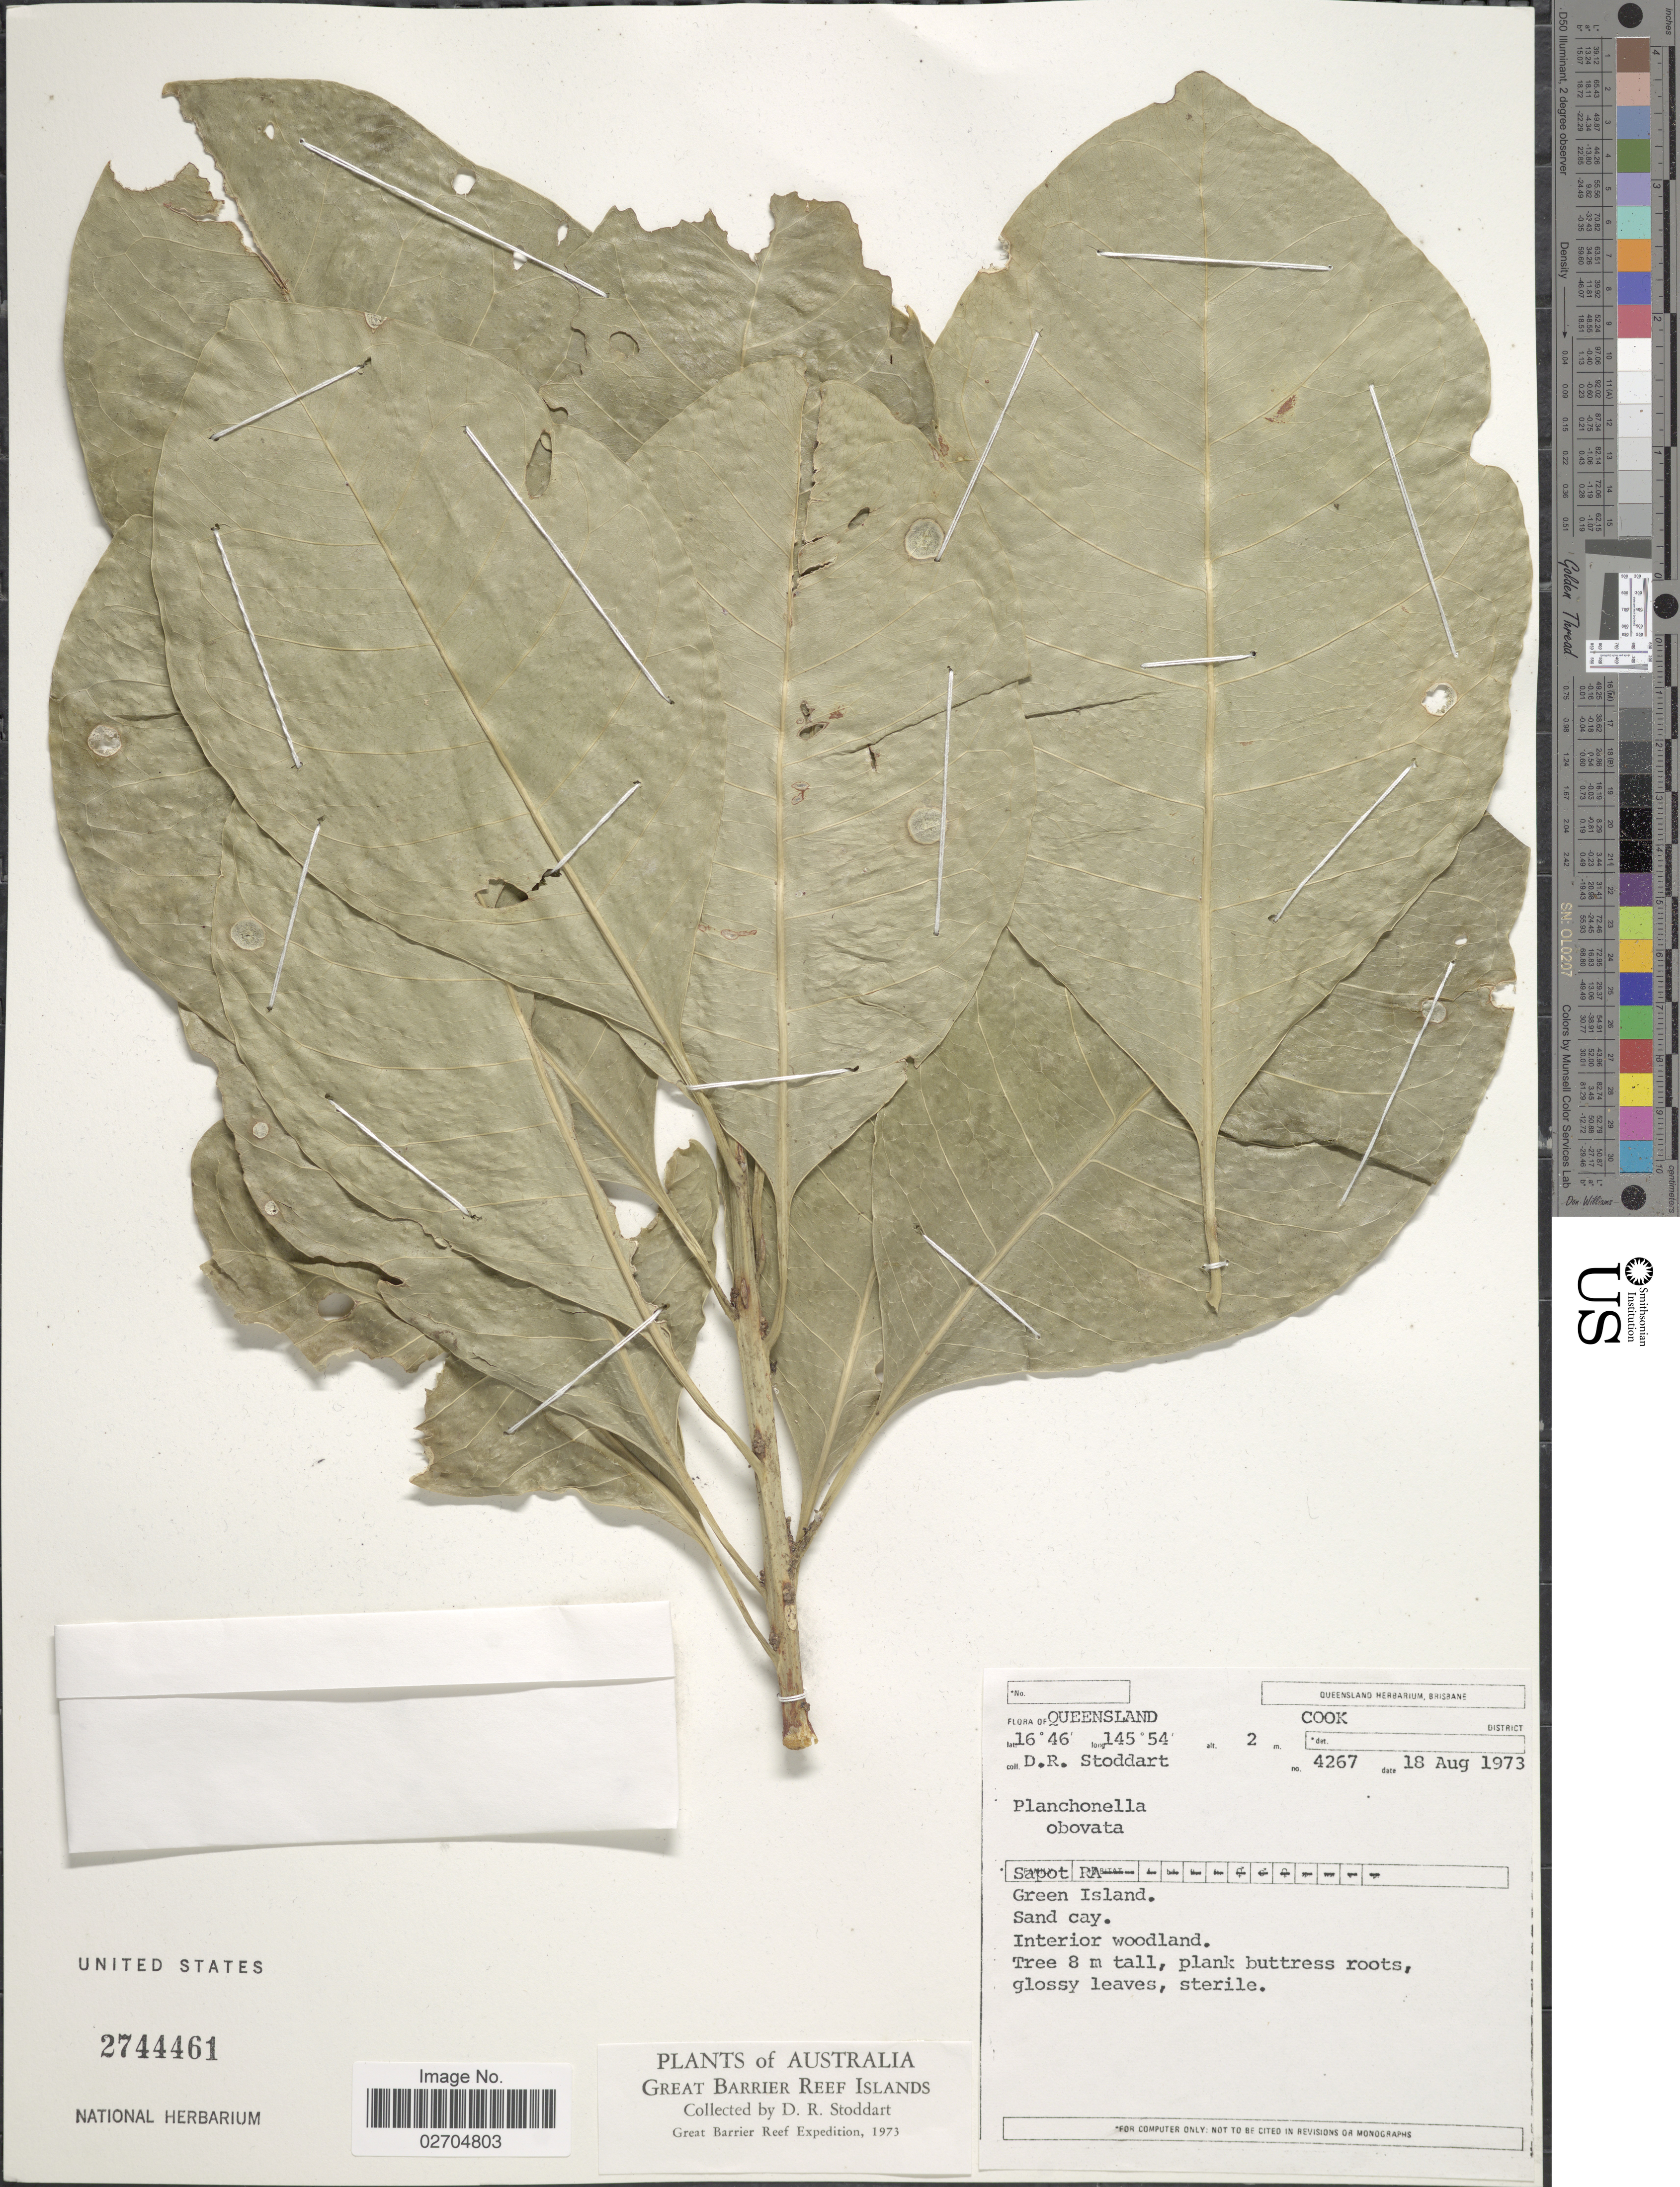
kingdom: Plantae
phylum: Tracheophyta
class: Magnoliopsida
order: Ericales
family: Sapotaceae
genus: Planchonella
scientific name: Planchonella obovata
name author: (R. Br.) Pierre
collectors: D. R. Stoddart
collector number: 4267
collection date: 1973-08-18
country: Australia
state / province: Queensland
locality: Cook District. Great Barrier Reef Islands. Green Island.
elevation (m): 2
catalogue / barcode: US 2744461